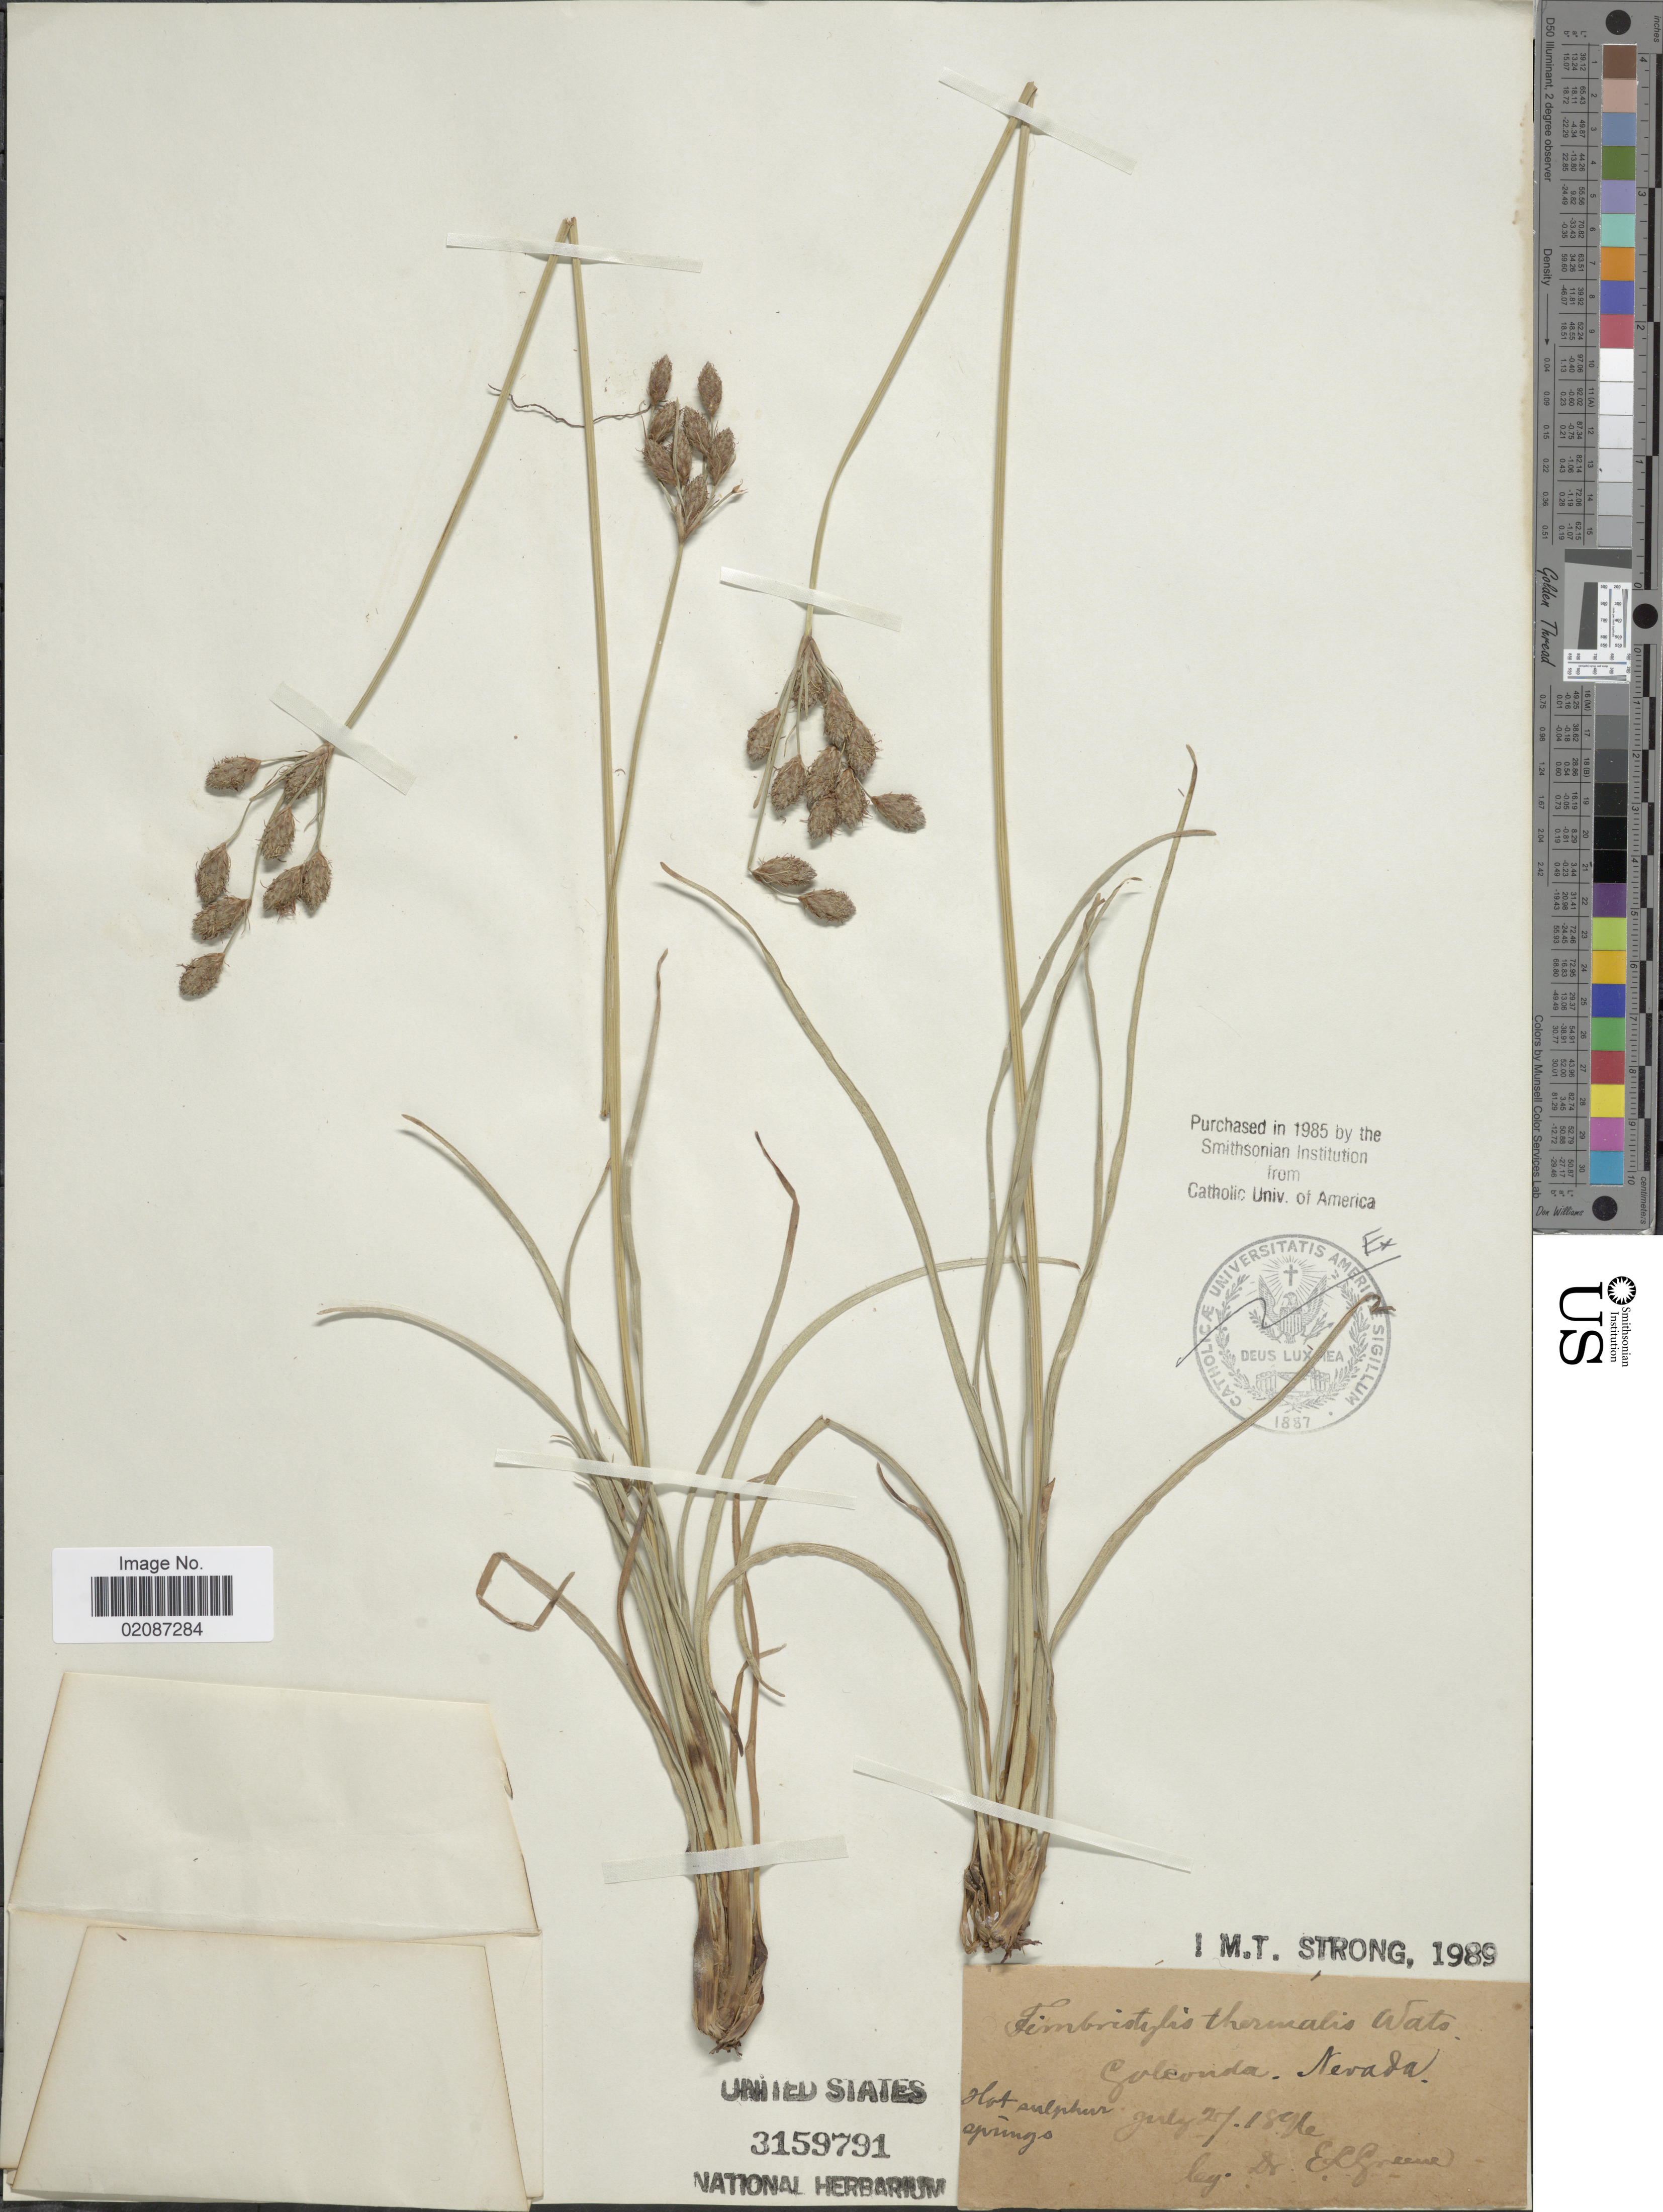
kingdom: Plantae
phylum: Tracheophyta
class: Liliopsida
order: Poales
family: Cyperaceae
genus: Fimbristylis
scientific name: Fimbristylis thermalis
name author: S. Watson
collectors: E. L. Greene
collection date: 1896-07-27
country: United States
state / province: Nevada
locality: Golconda, Hot suplhur springs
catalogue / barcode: US 3159791